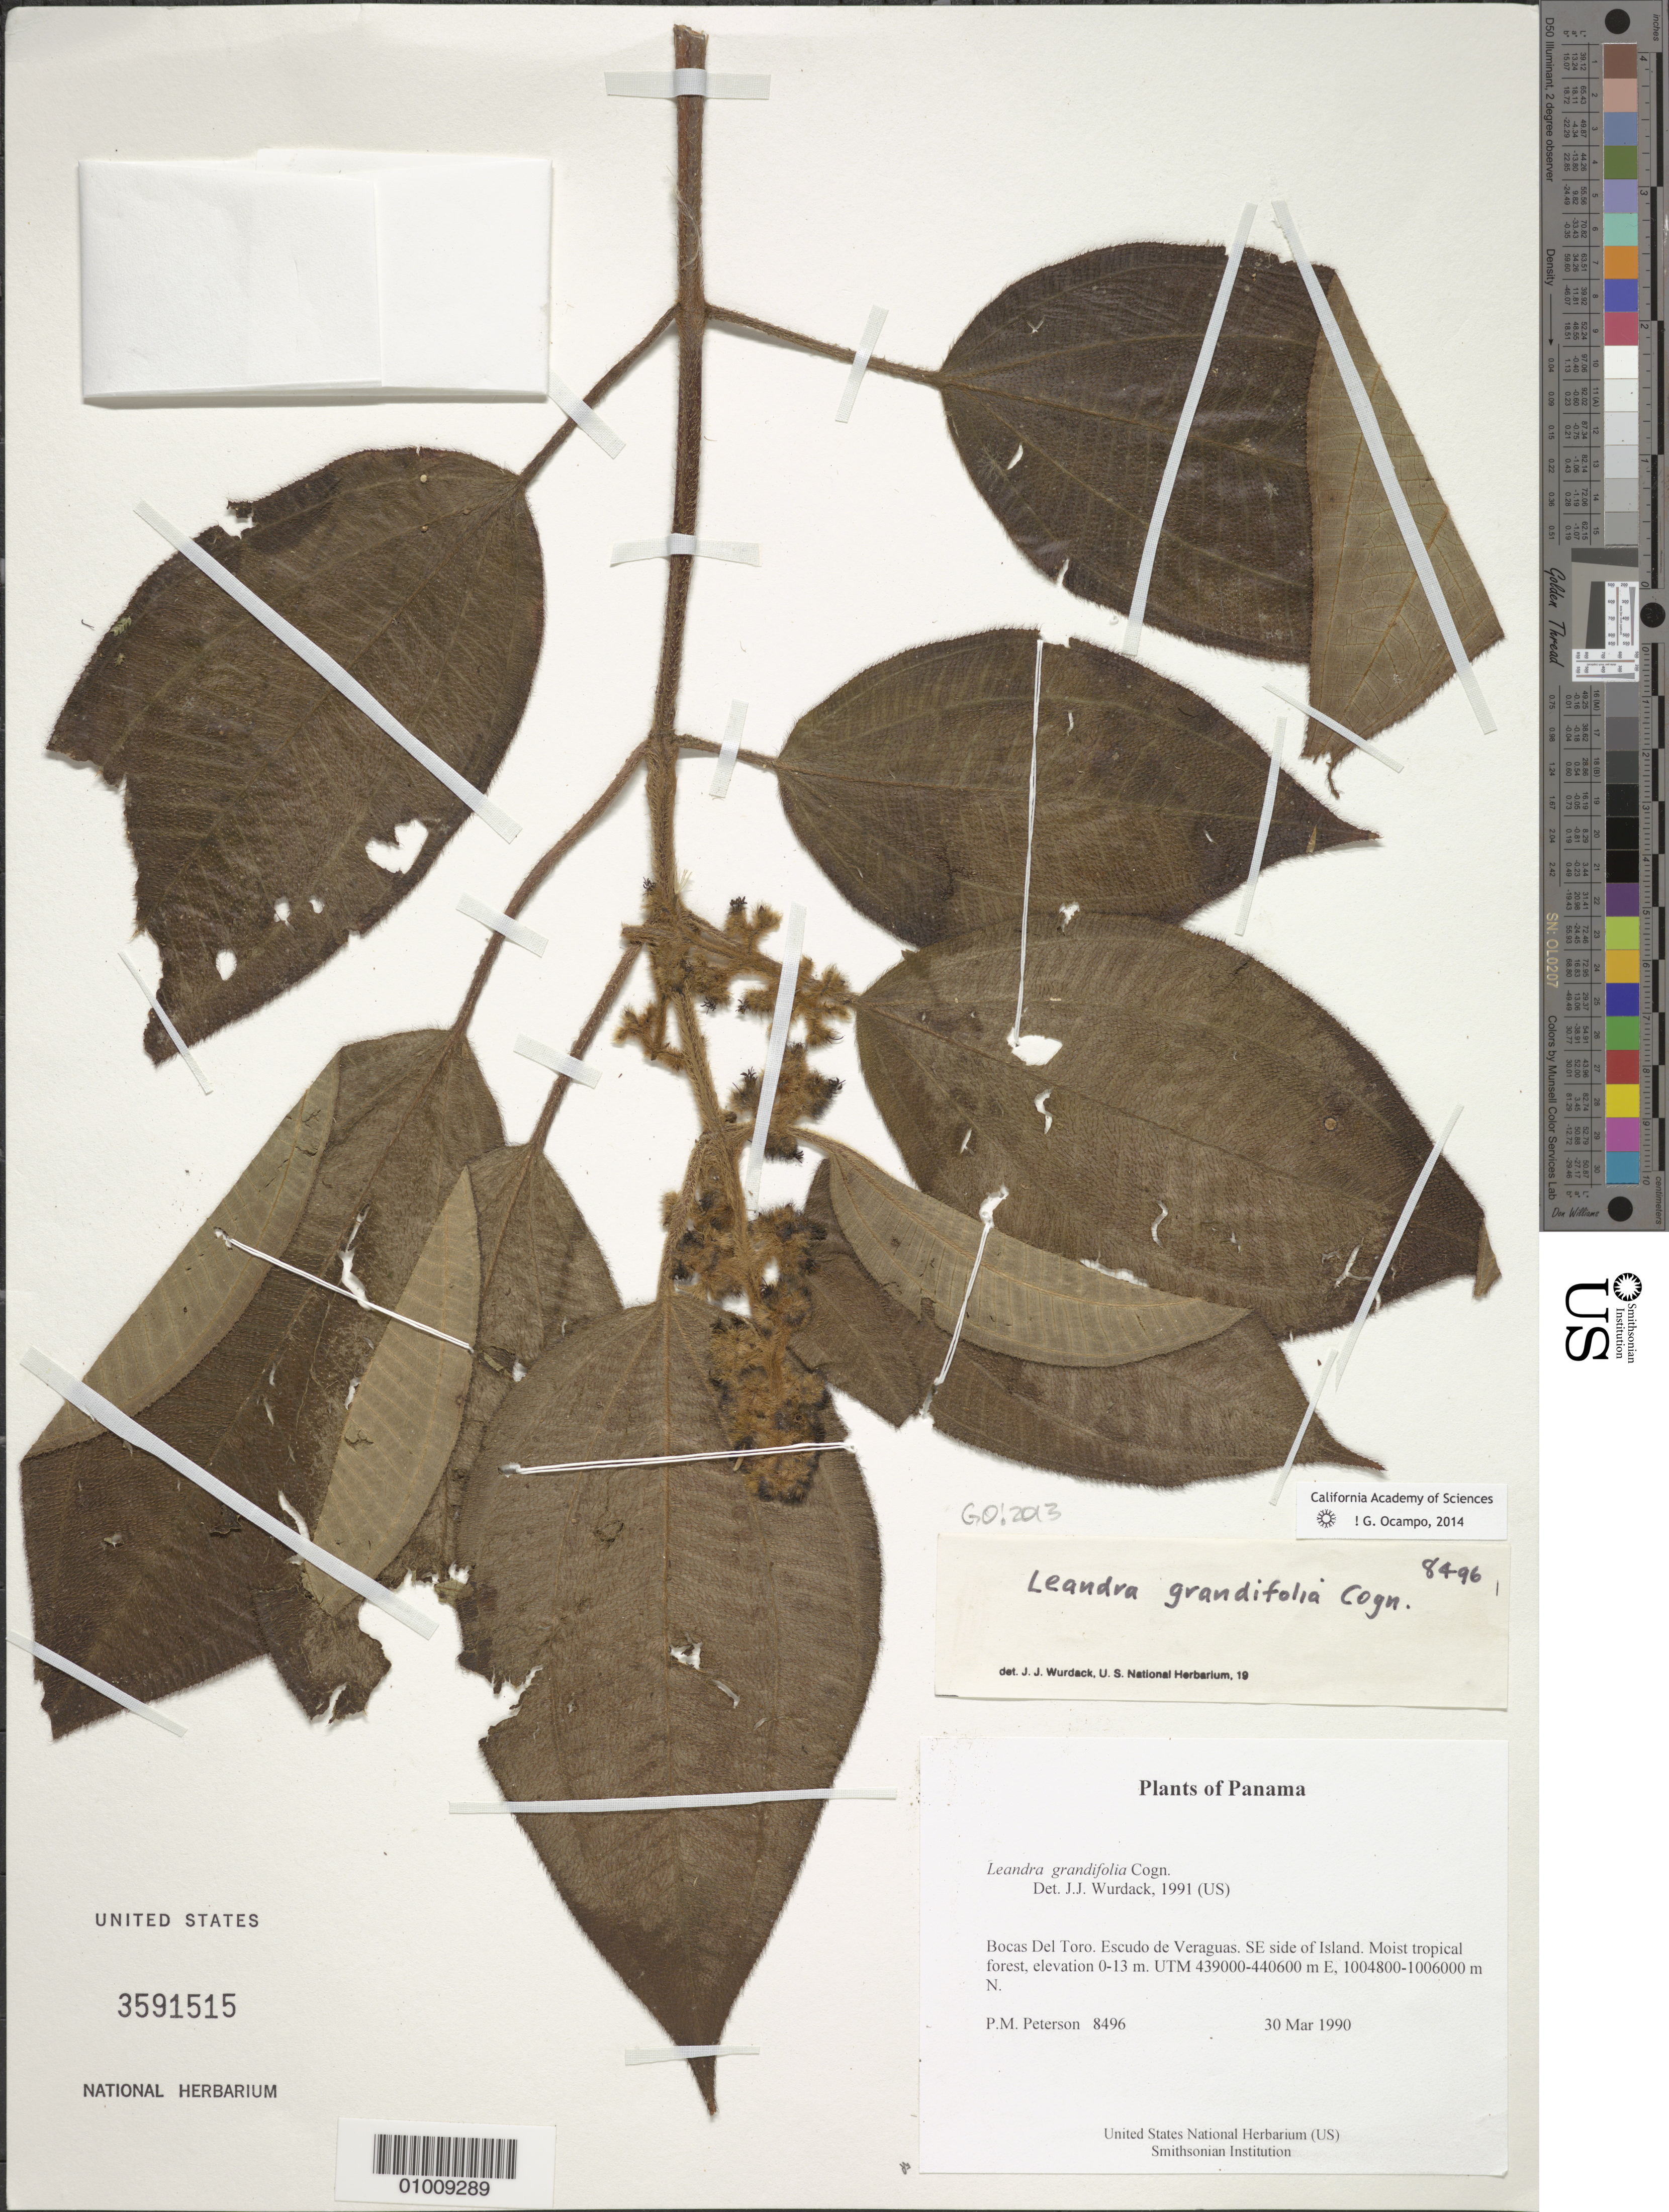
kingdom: Plantae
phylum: Tracheophyta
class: Magnoliopsida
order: Myrtales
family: Melastomataceae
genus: Leandra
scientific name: Leandra grandifolia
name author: Cogn.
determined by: Wurdack, Kenneth J., (US), Smithsonian Institution - National Museum of Natural History (UNITED STATES)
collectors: P. M. Peterson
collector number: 08496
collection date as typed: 30 Mar 1990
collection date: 1990-03-30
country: Panama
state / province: Bocas del Toro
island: Escudo de Veraguas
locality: SE side of Island.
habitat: Moist tropical forest, UTM 439000-440600 m E. to 1004800-1006000 m N.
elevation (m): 0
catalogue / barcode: US 3591515